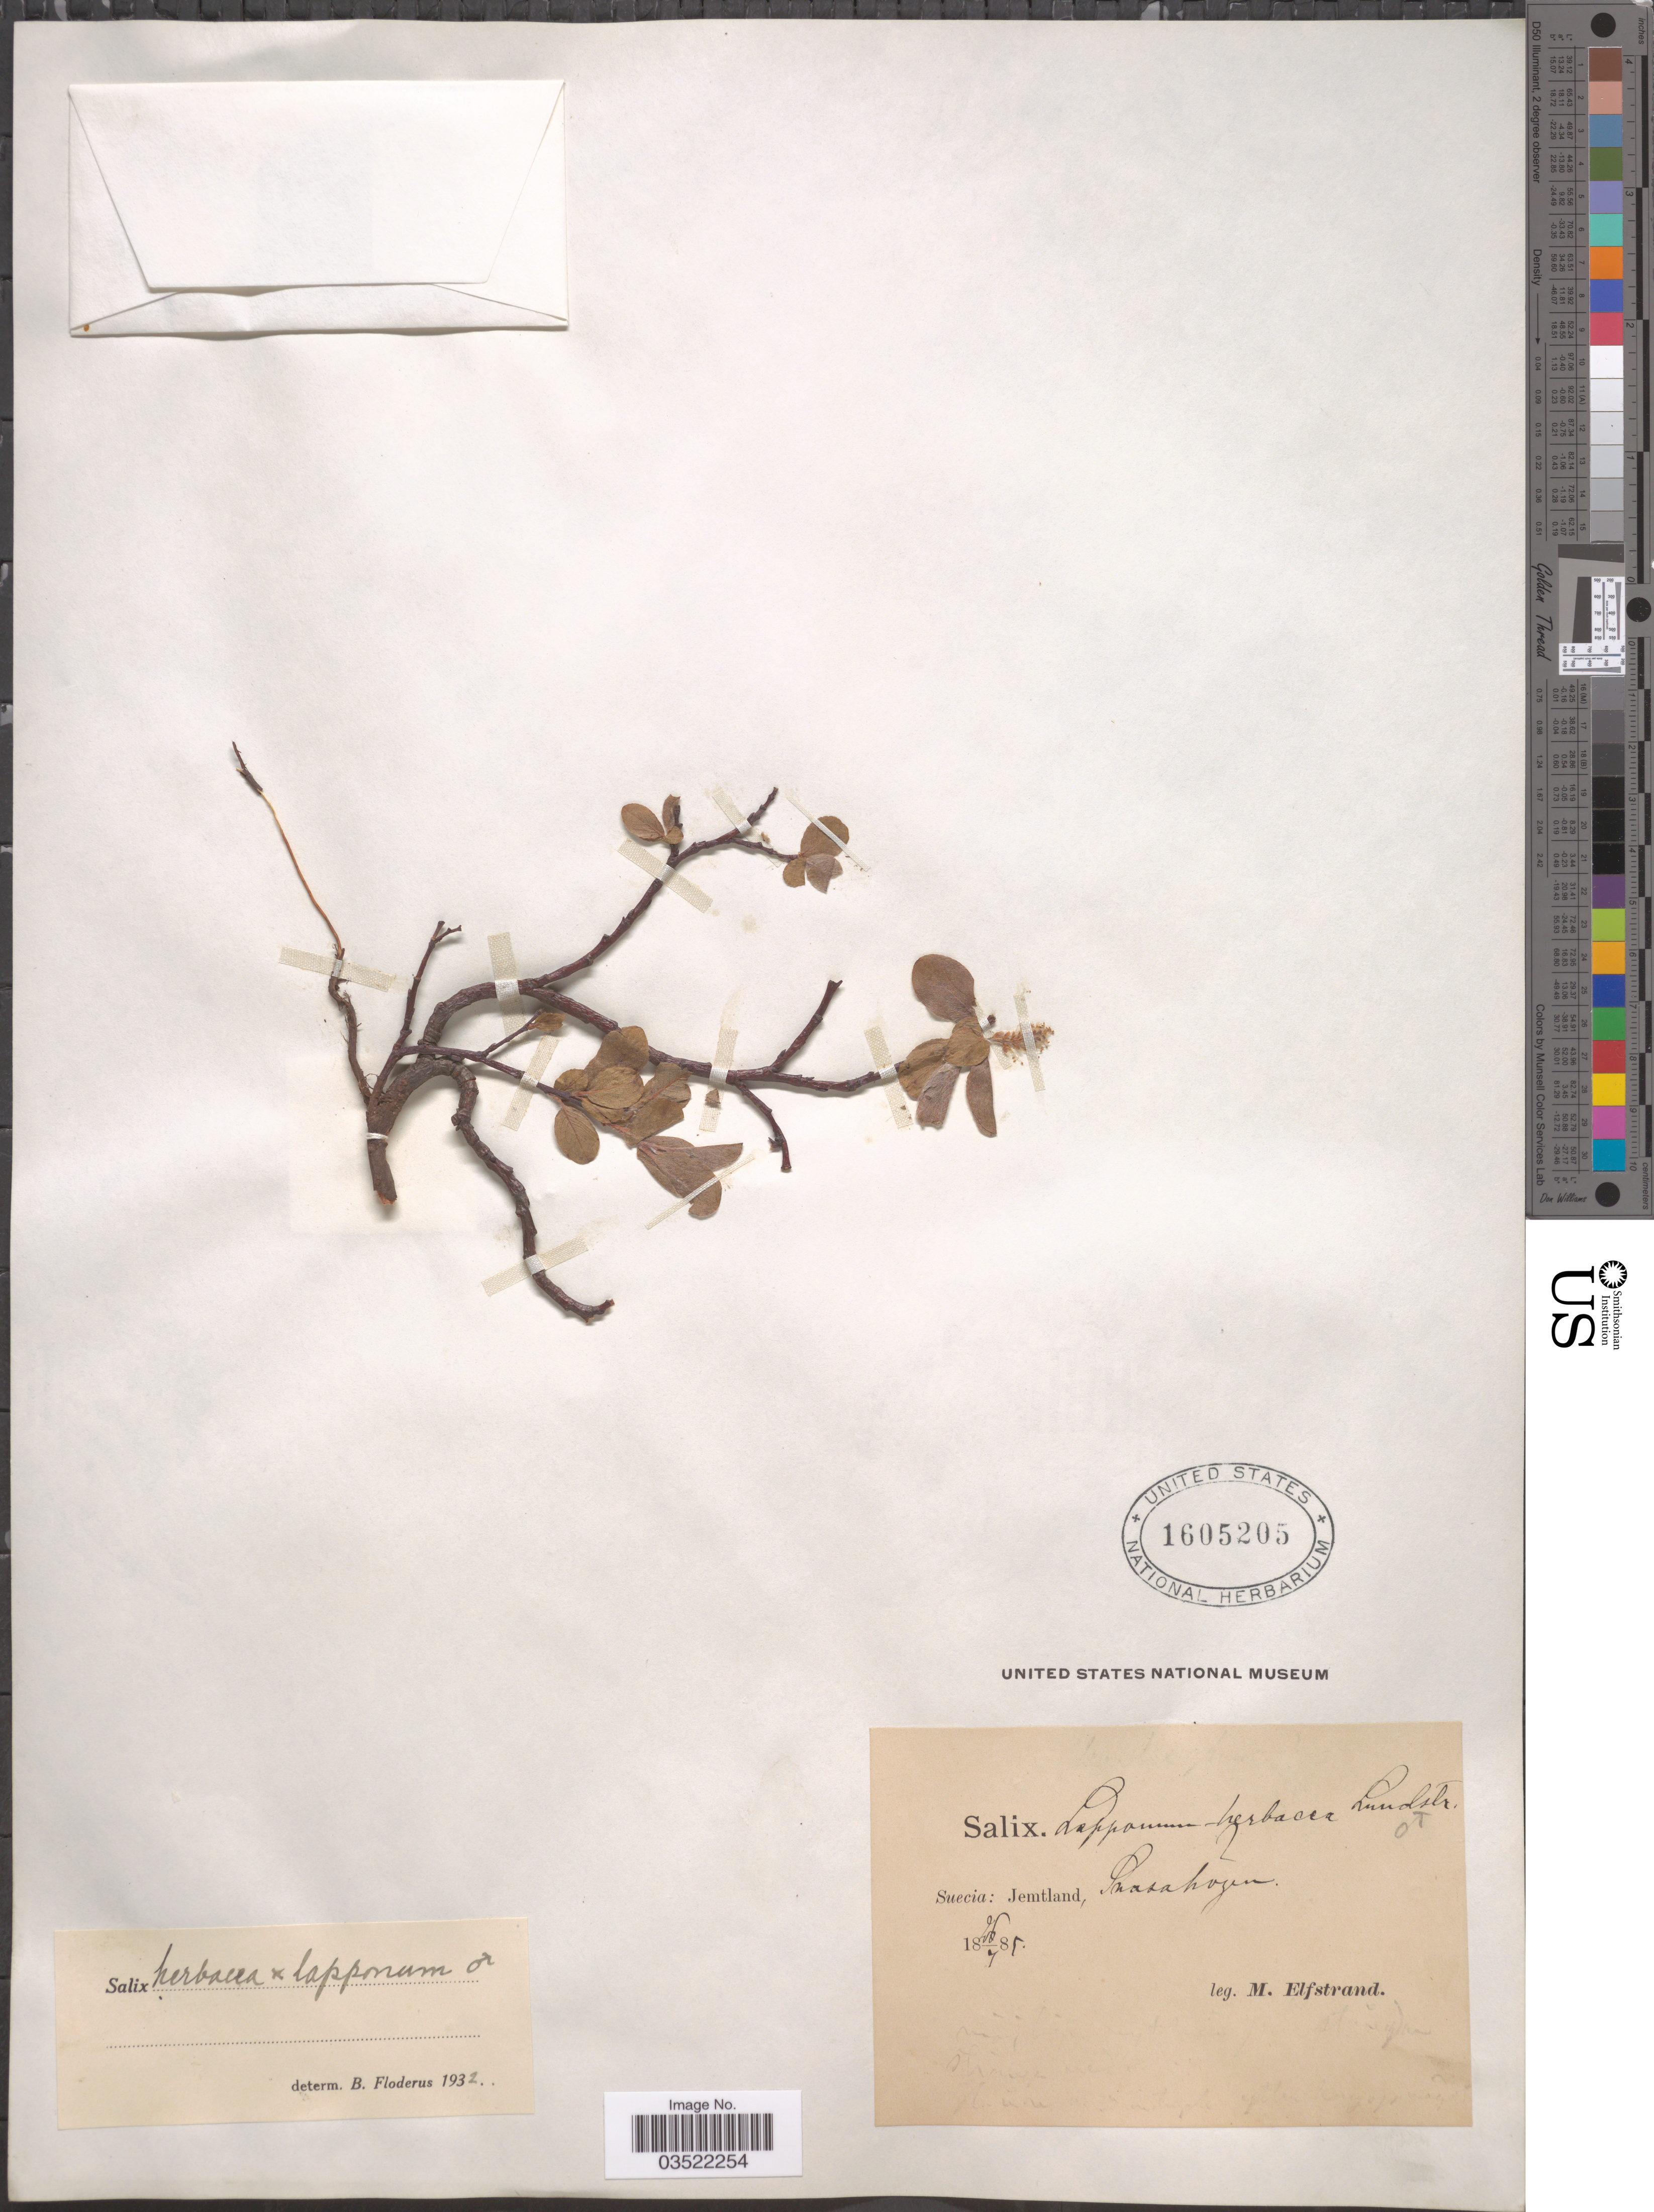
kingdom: Plantae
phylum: Tracheophyta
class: Magnoliopsida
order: Malpighiales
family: Salicaceae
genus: Salix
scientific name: Salix herbacea x S. lapponum L.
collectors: M. Elfstrand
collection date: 1881-07-26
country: Sweden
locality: Suecia. Jemtland, Snasahogen.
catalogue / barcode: US 1605205